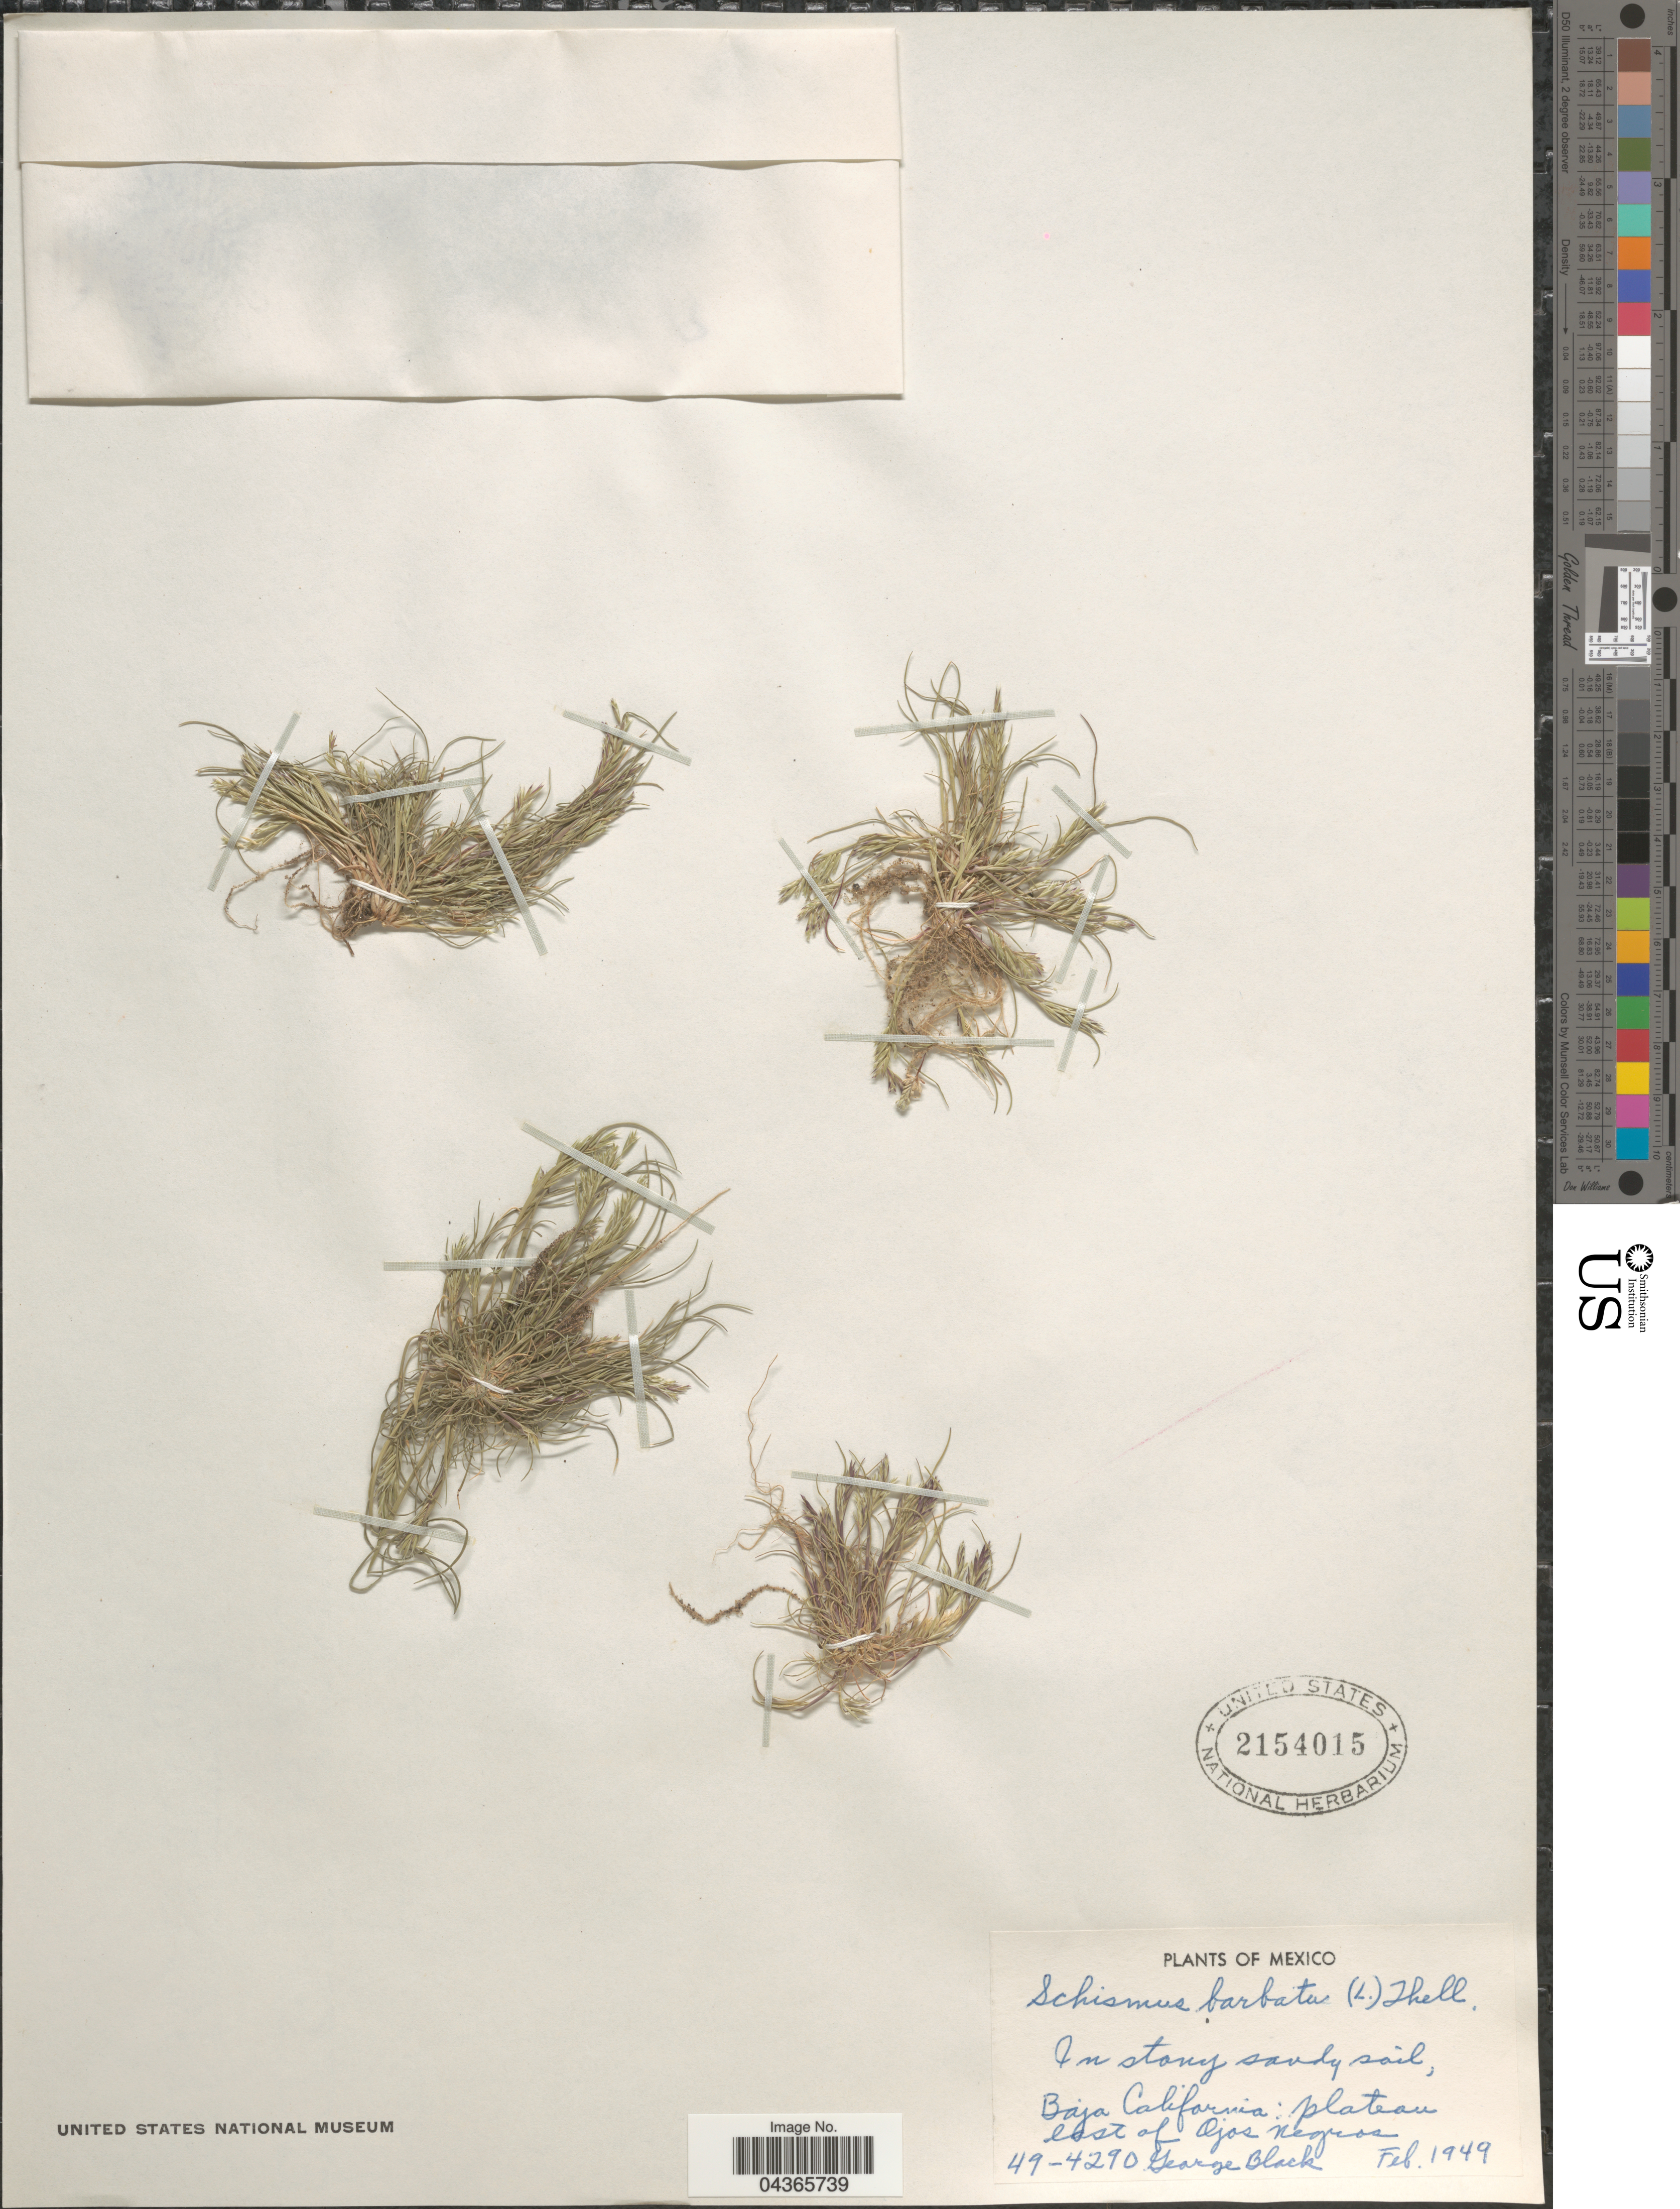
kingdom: Plantae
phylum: Tracheophyta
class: Liliopsida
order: Poales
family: Poaceae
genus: Schismus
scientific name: Schismus barbatus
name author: (L.) Thell.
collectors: G. A. Black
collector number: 49-4290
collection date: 1949-02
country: Mexico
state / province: Baja California Norte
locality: Plateau east of Ojos Negros.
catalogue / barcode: US 2154015